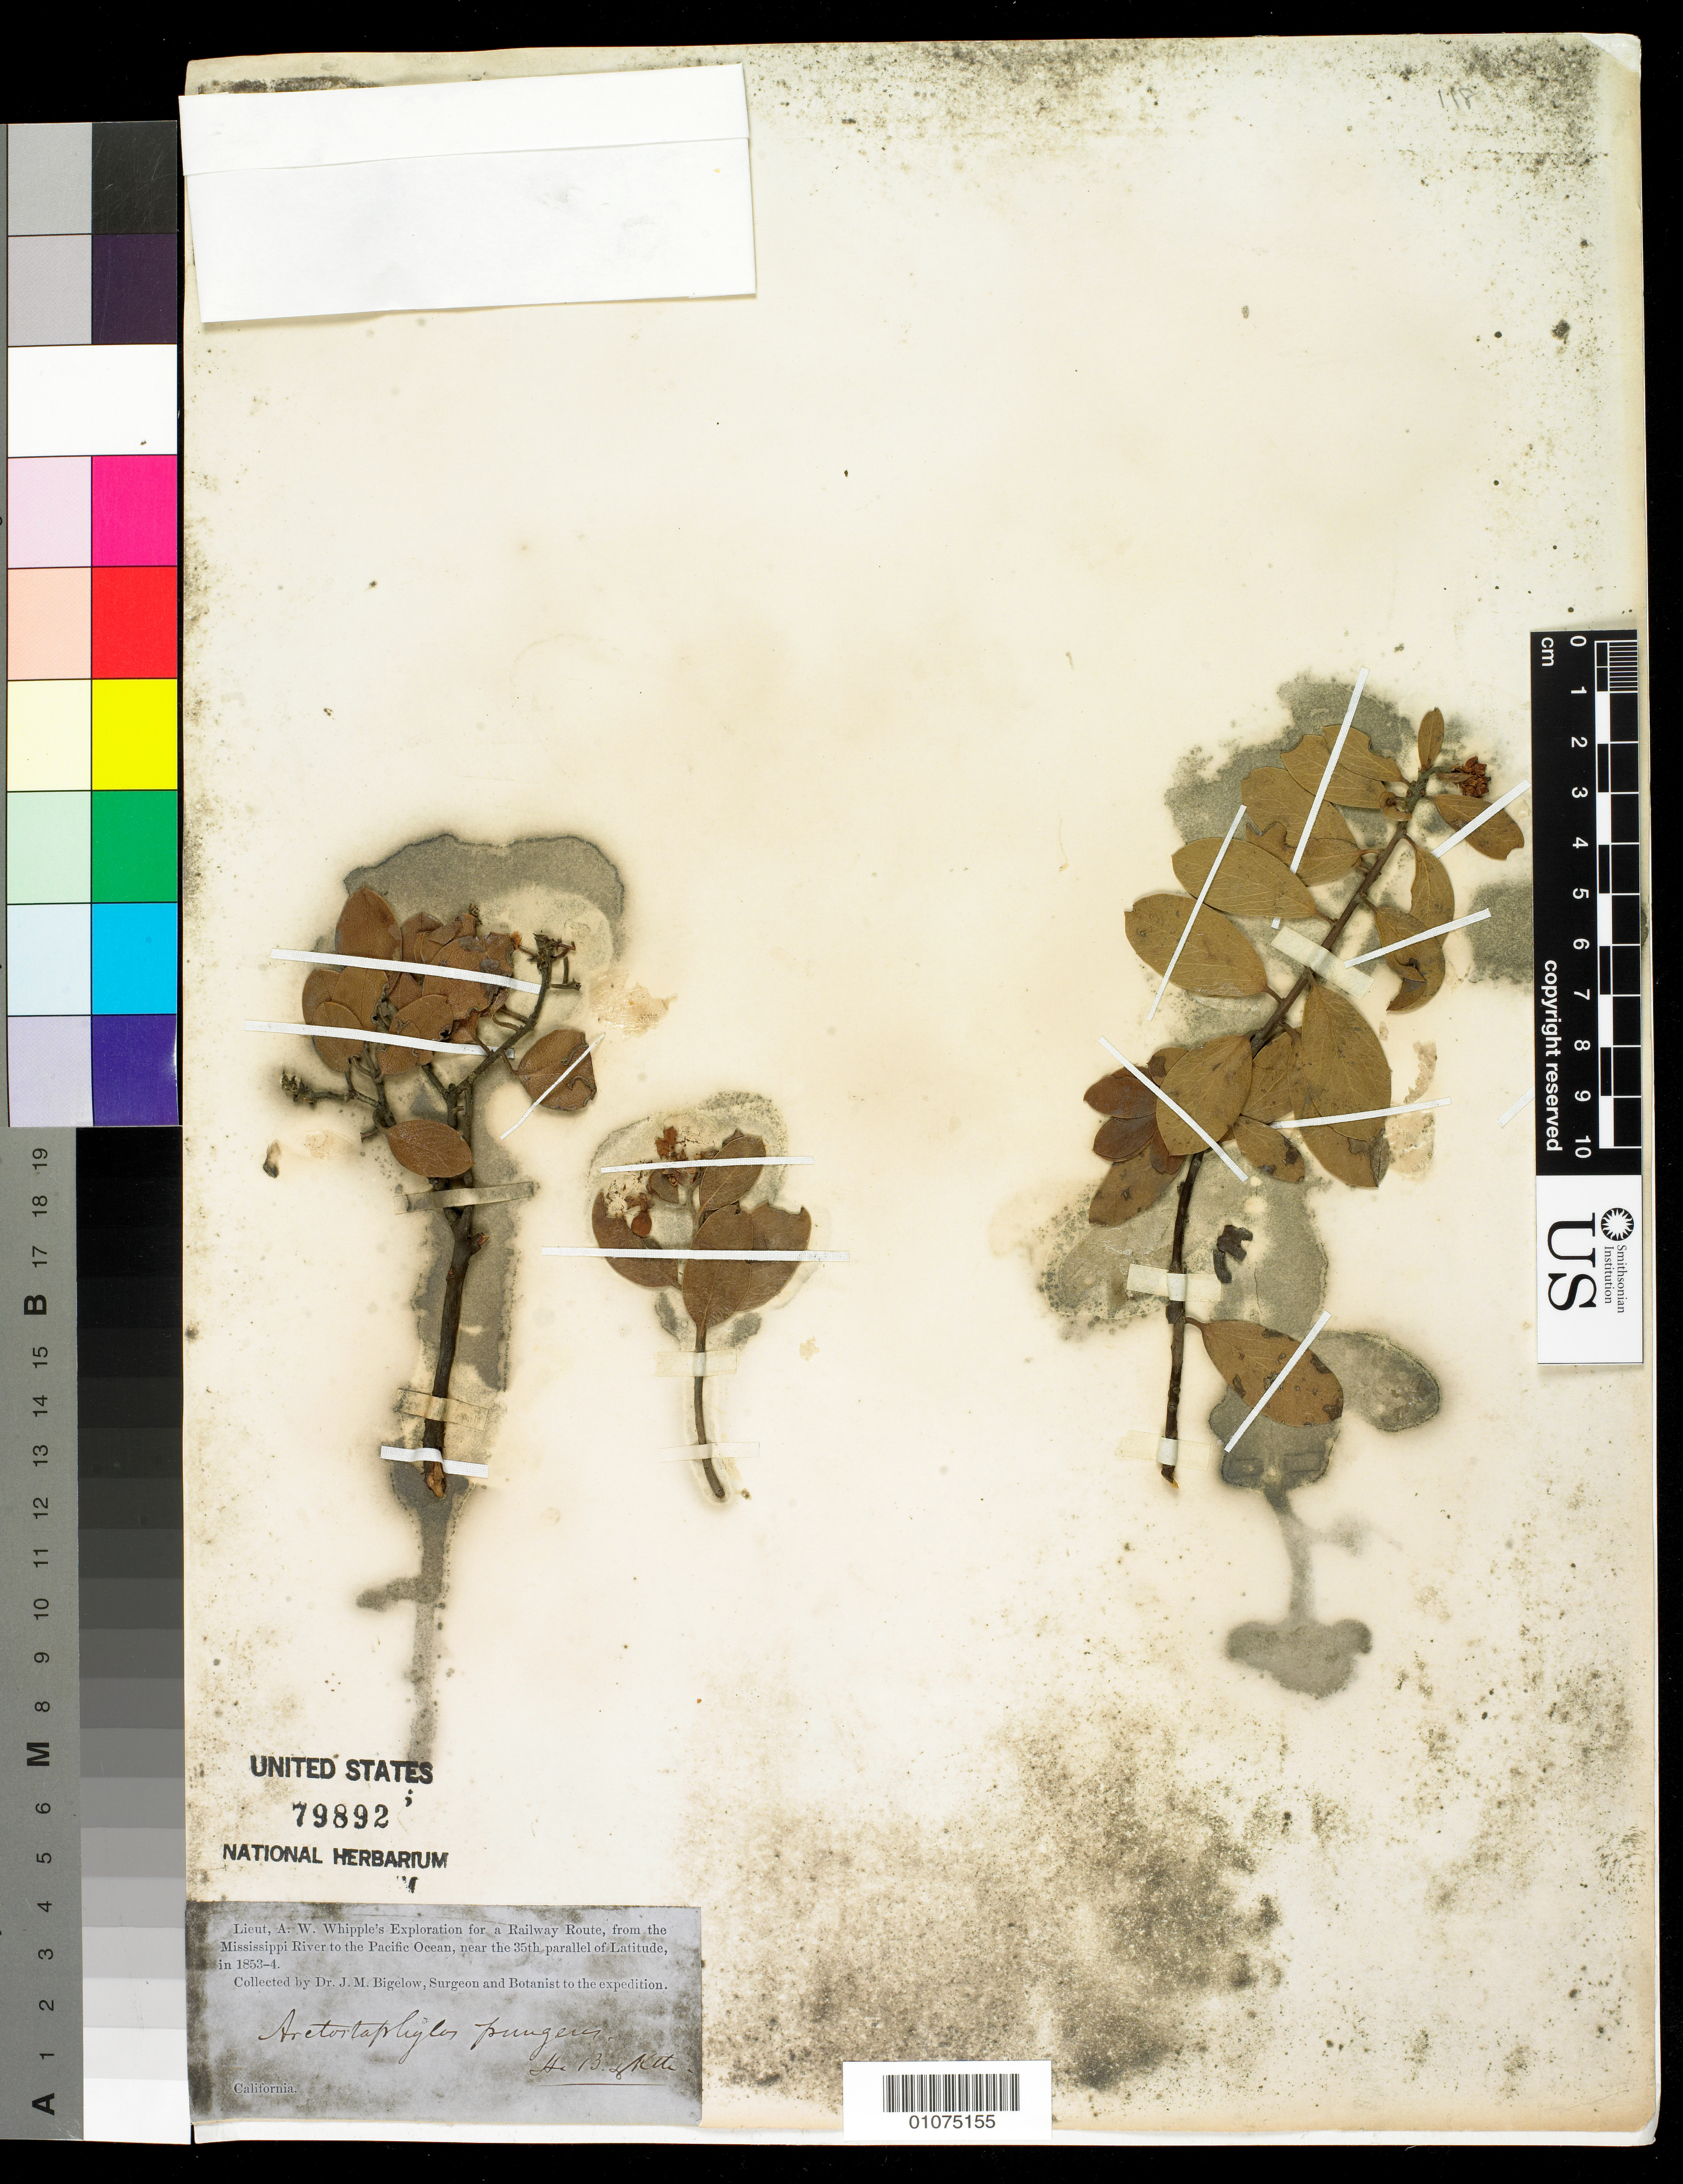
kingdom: Plantae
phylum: Tracheophyta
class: Magnoliopsida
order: Ericales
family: Ericaceae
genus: Arctostaphylos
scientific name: Arctostaphylos pungens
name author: Kunth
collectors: J. M. Bigelow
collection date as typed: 1853 to -- --- 1854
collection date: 1853/1854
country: United States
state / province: California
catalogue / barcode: US 79892